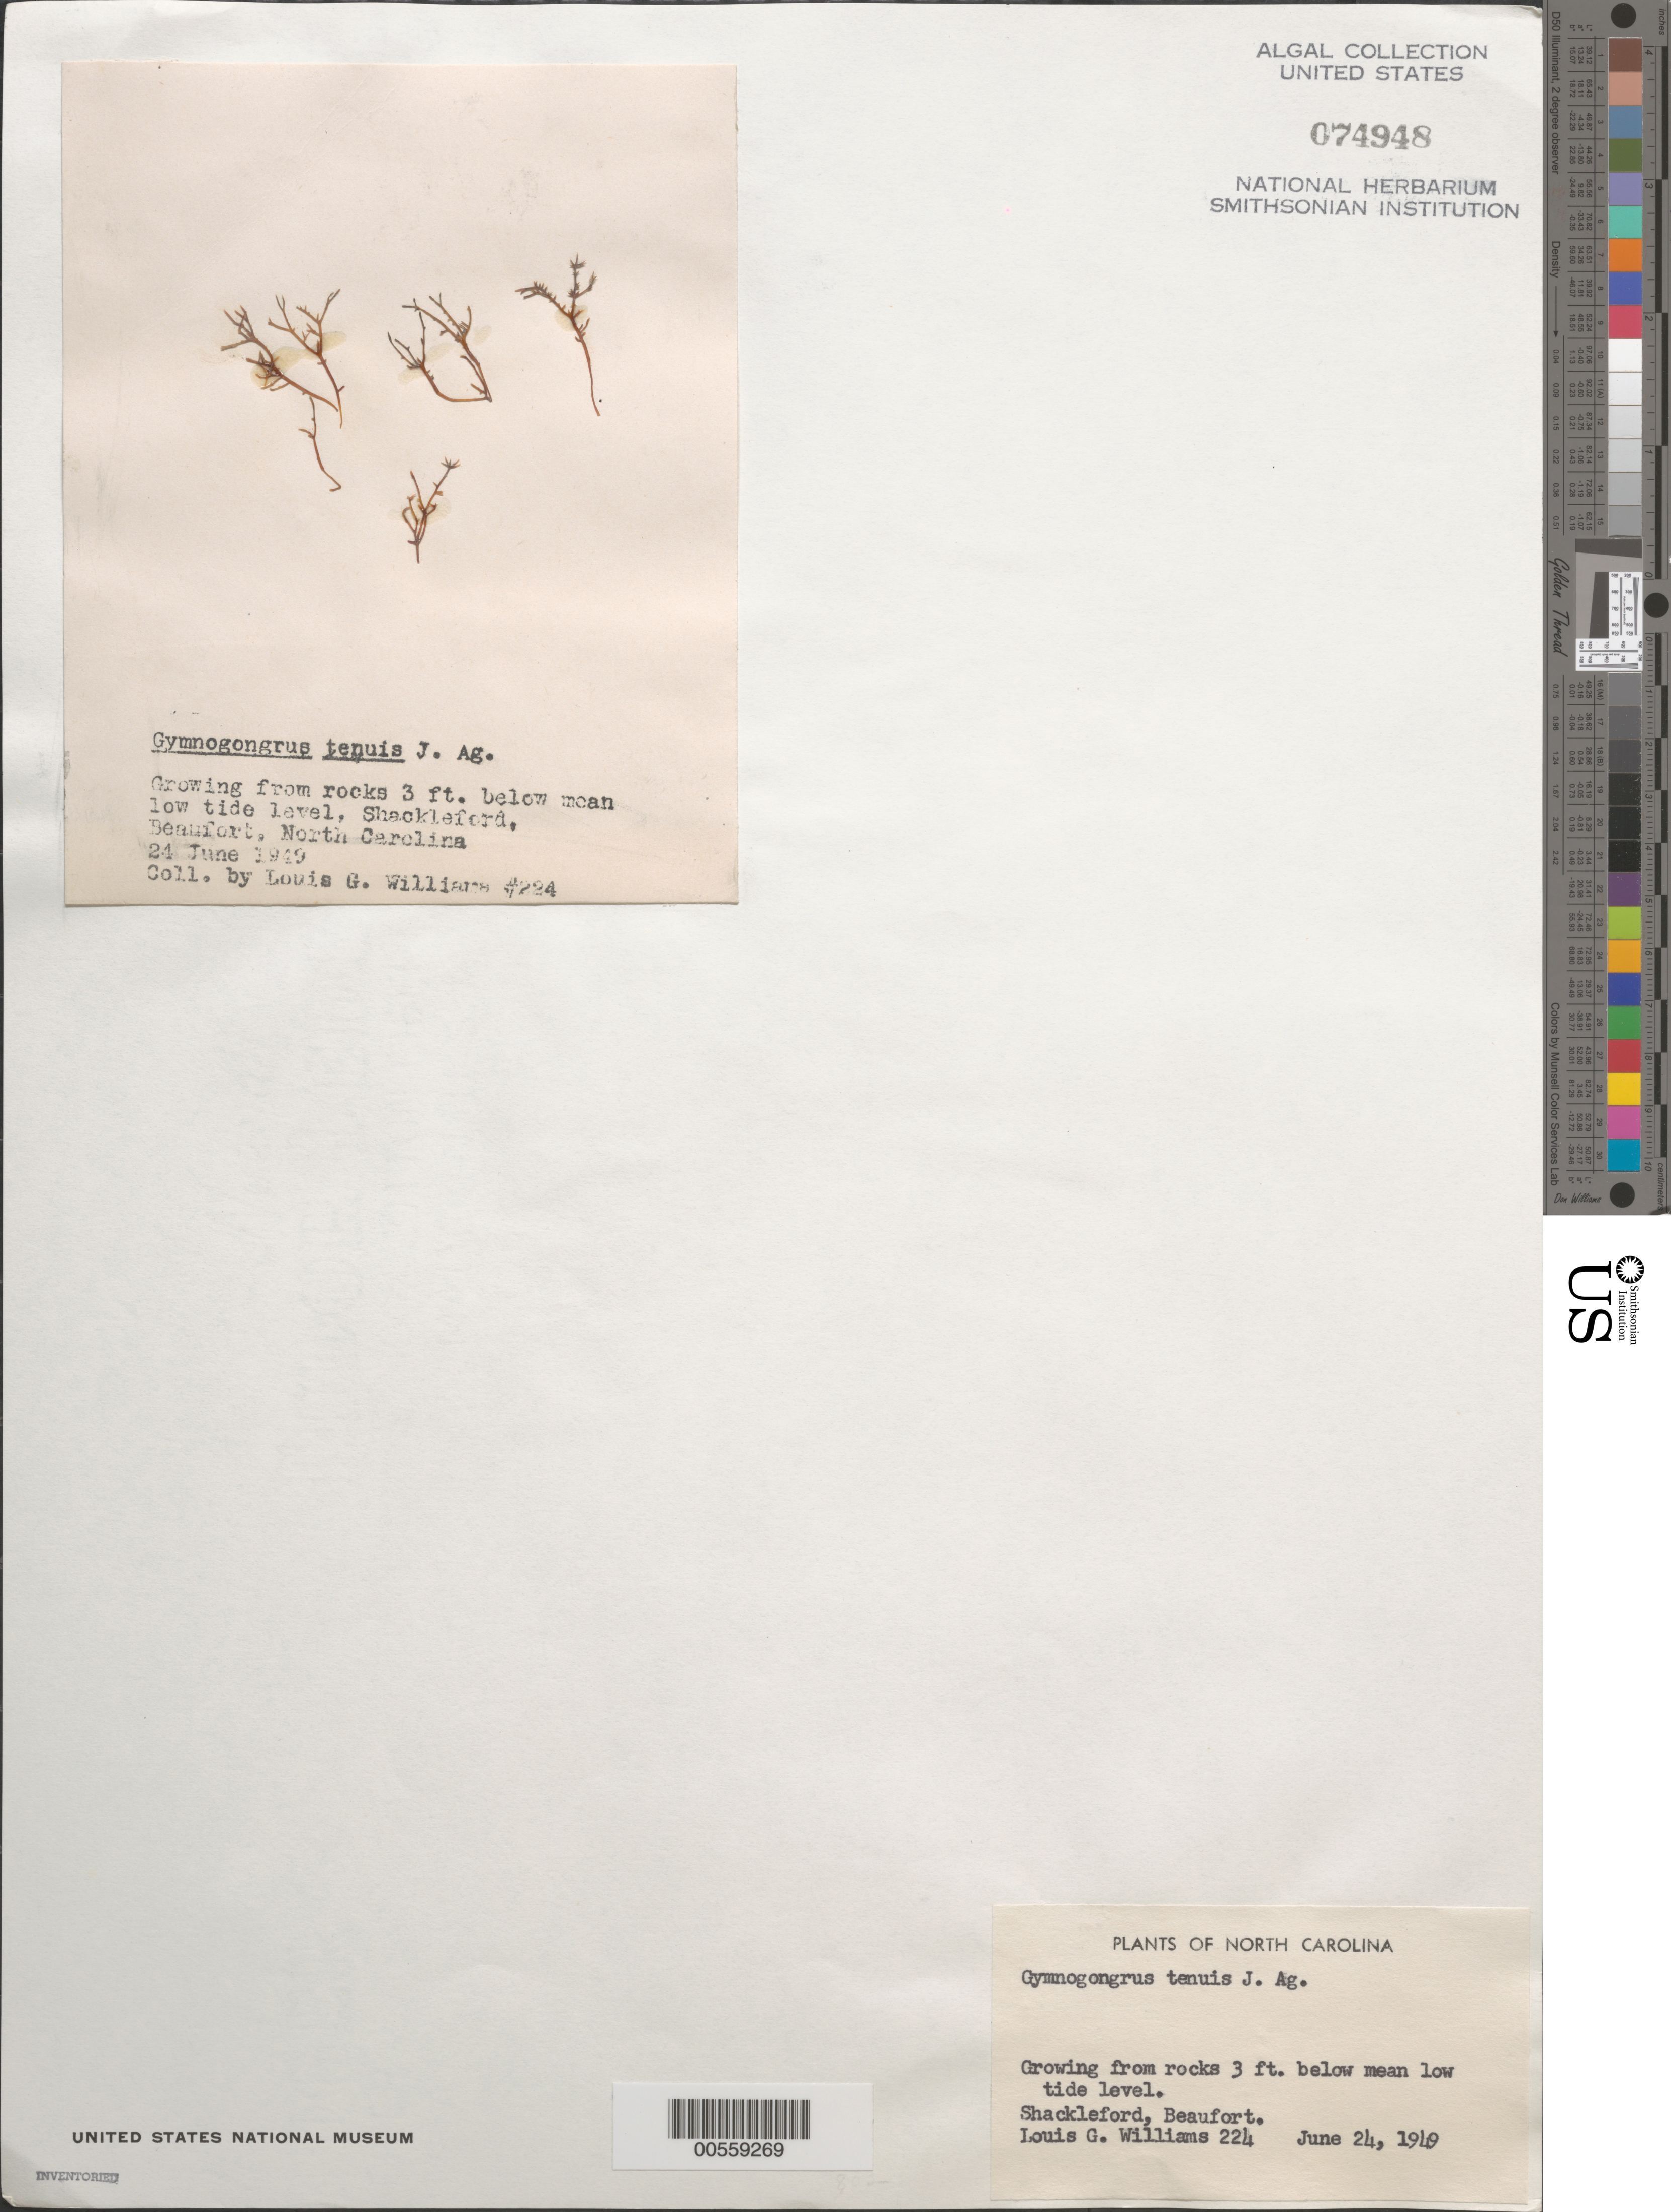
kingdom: Plantae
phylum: Rhodophyta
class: Florideophyceae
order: Gigartinales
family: Phyllophoraceae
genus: Gymnogongrus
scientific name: Gymnogongrus tenuis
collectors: L. G. Williams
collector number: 224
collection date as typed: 24 Jun 1949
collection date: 1949-06-24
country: United States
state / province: North Carolina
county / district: Carteret County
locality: Beaufort, Shackleford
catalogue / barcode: US 74948